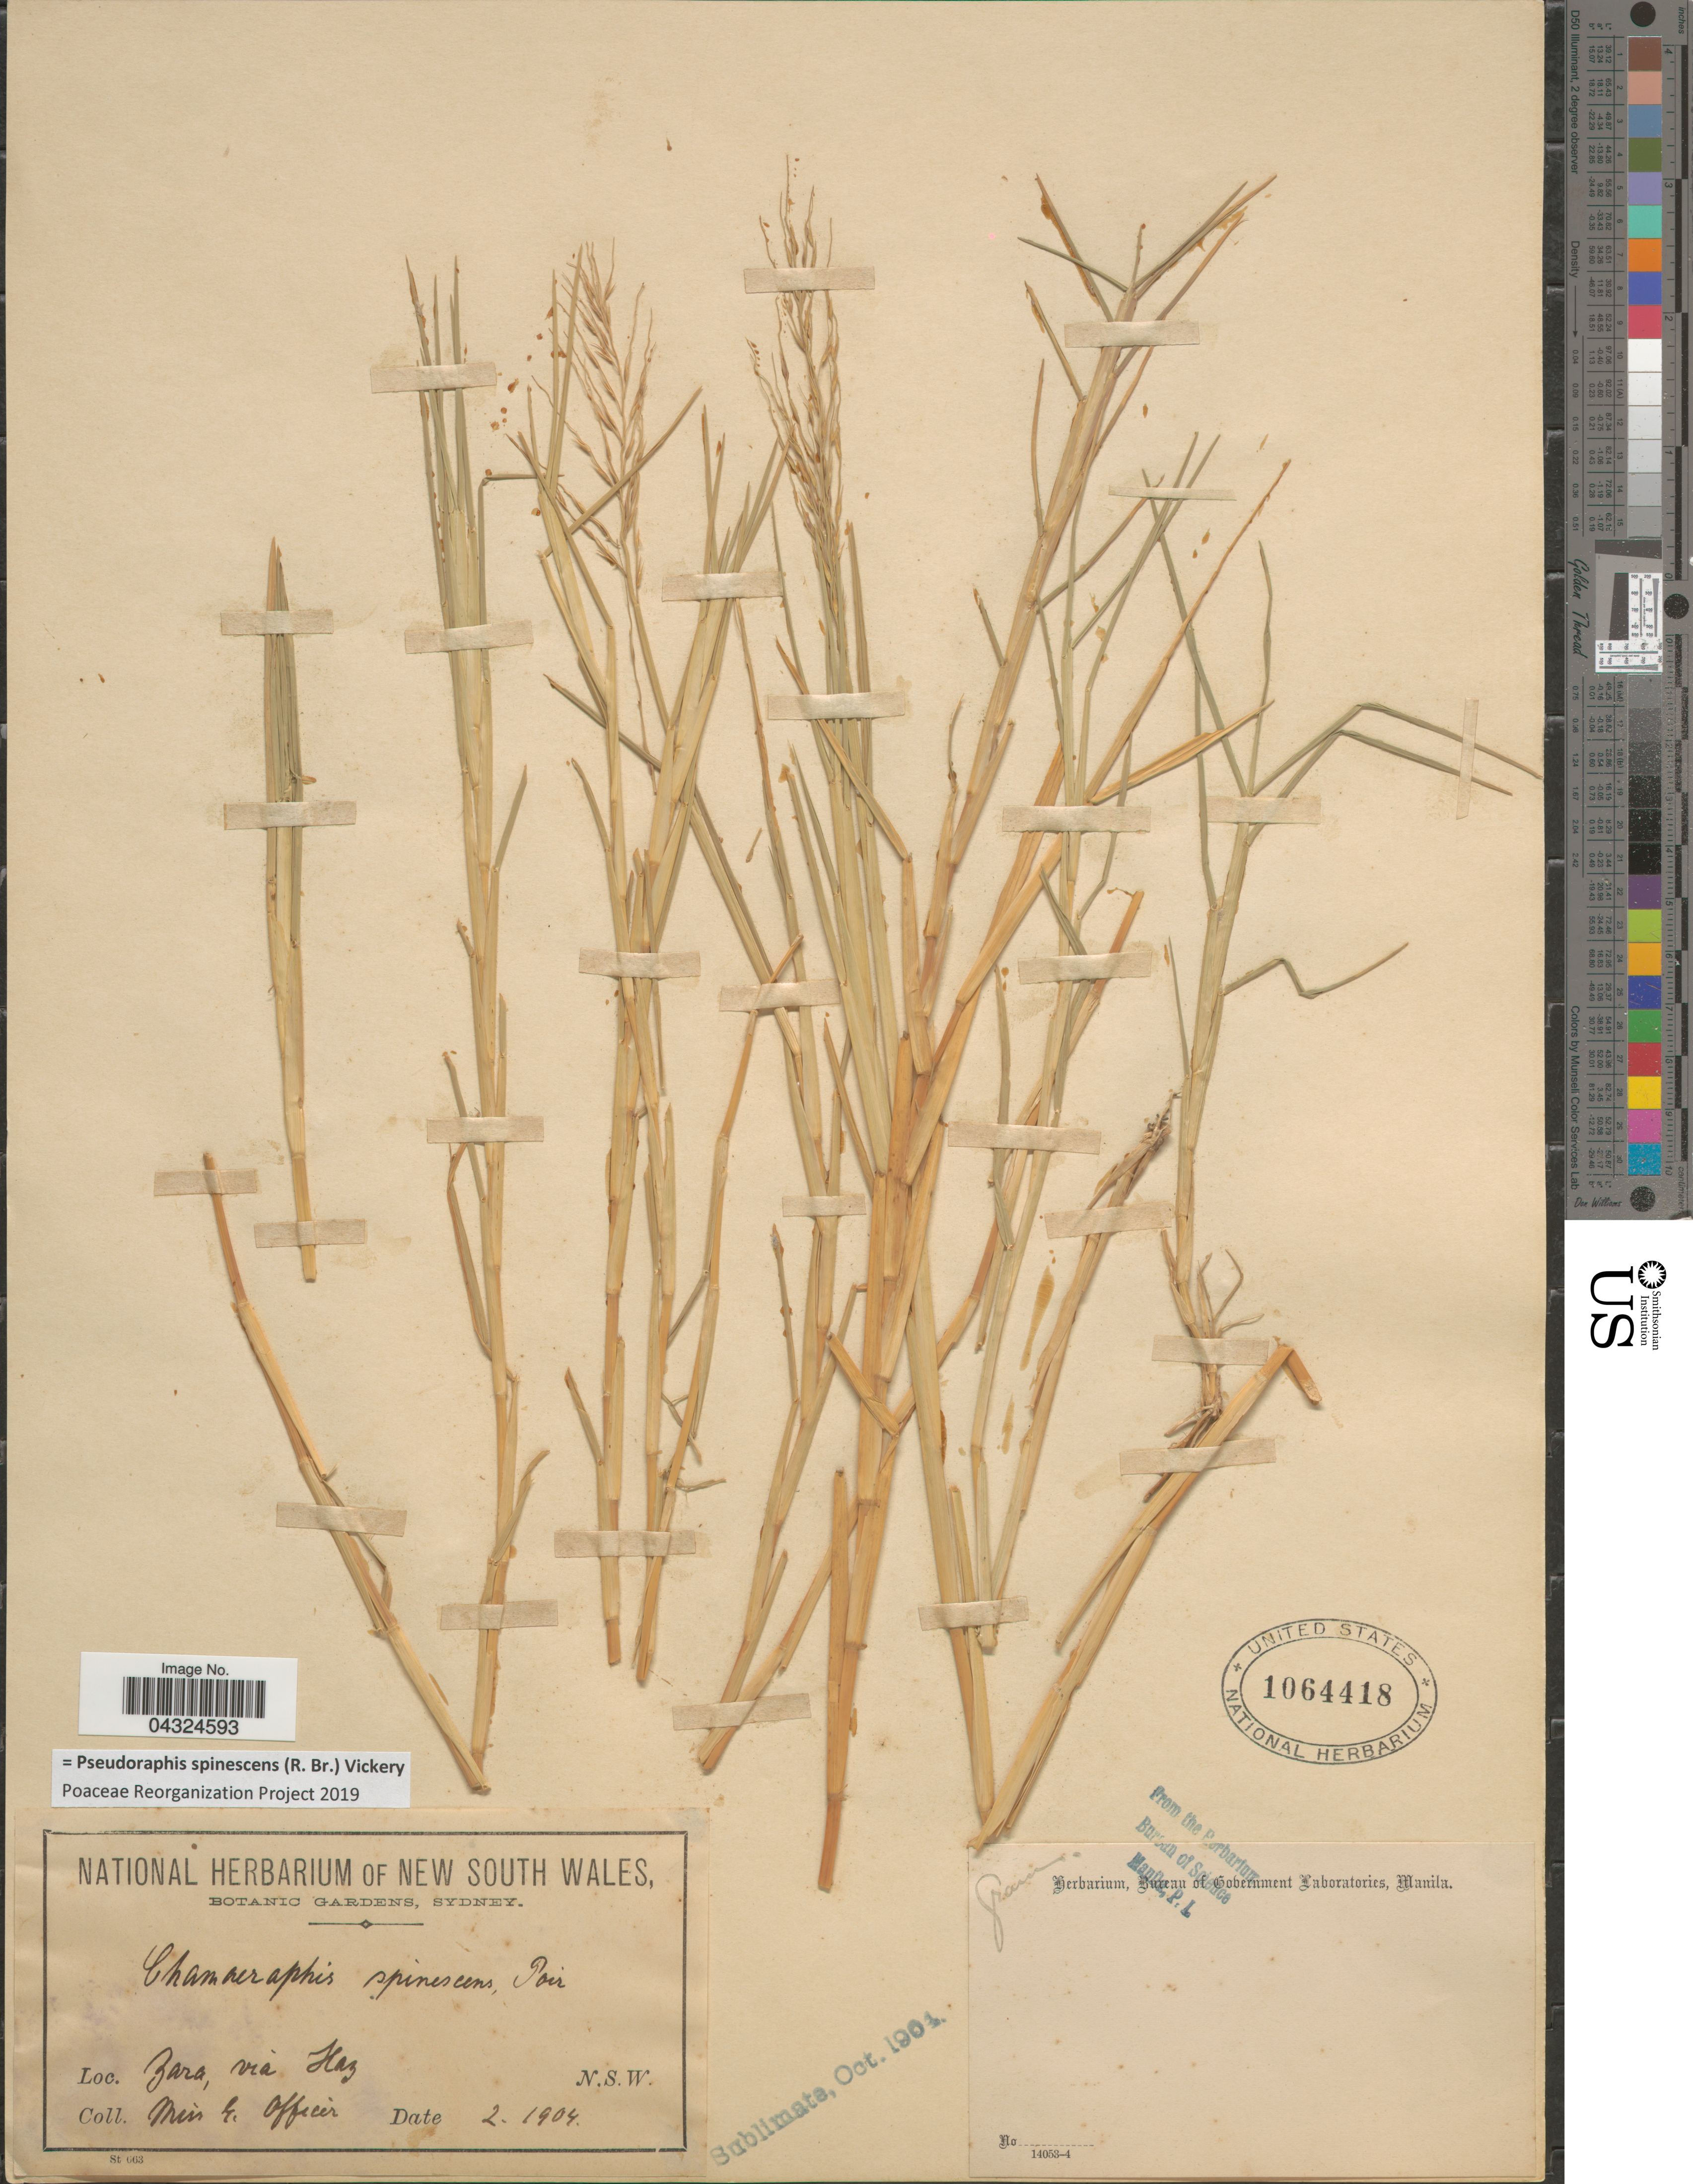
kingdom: Plantae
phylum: Tracheophyta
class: Liliopsida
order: Poales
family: Poaceae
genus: Pseudoraphis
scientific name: Pseudoraphis spinescens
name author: (R. Br.) Vickery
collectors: E. Officer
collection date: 1904-02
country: Australia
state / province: New South Wales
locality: Zara, via Haz. N.S.W.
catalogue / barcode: US 1064418